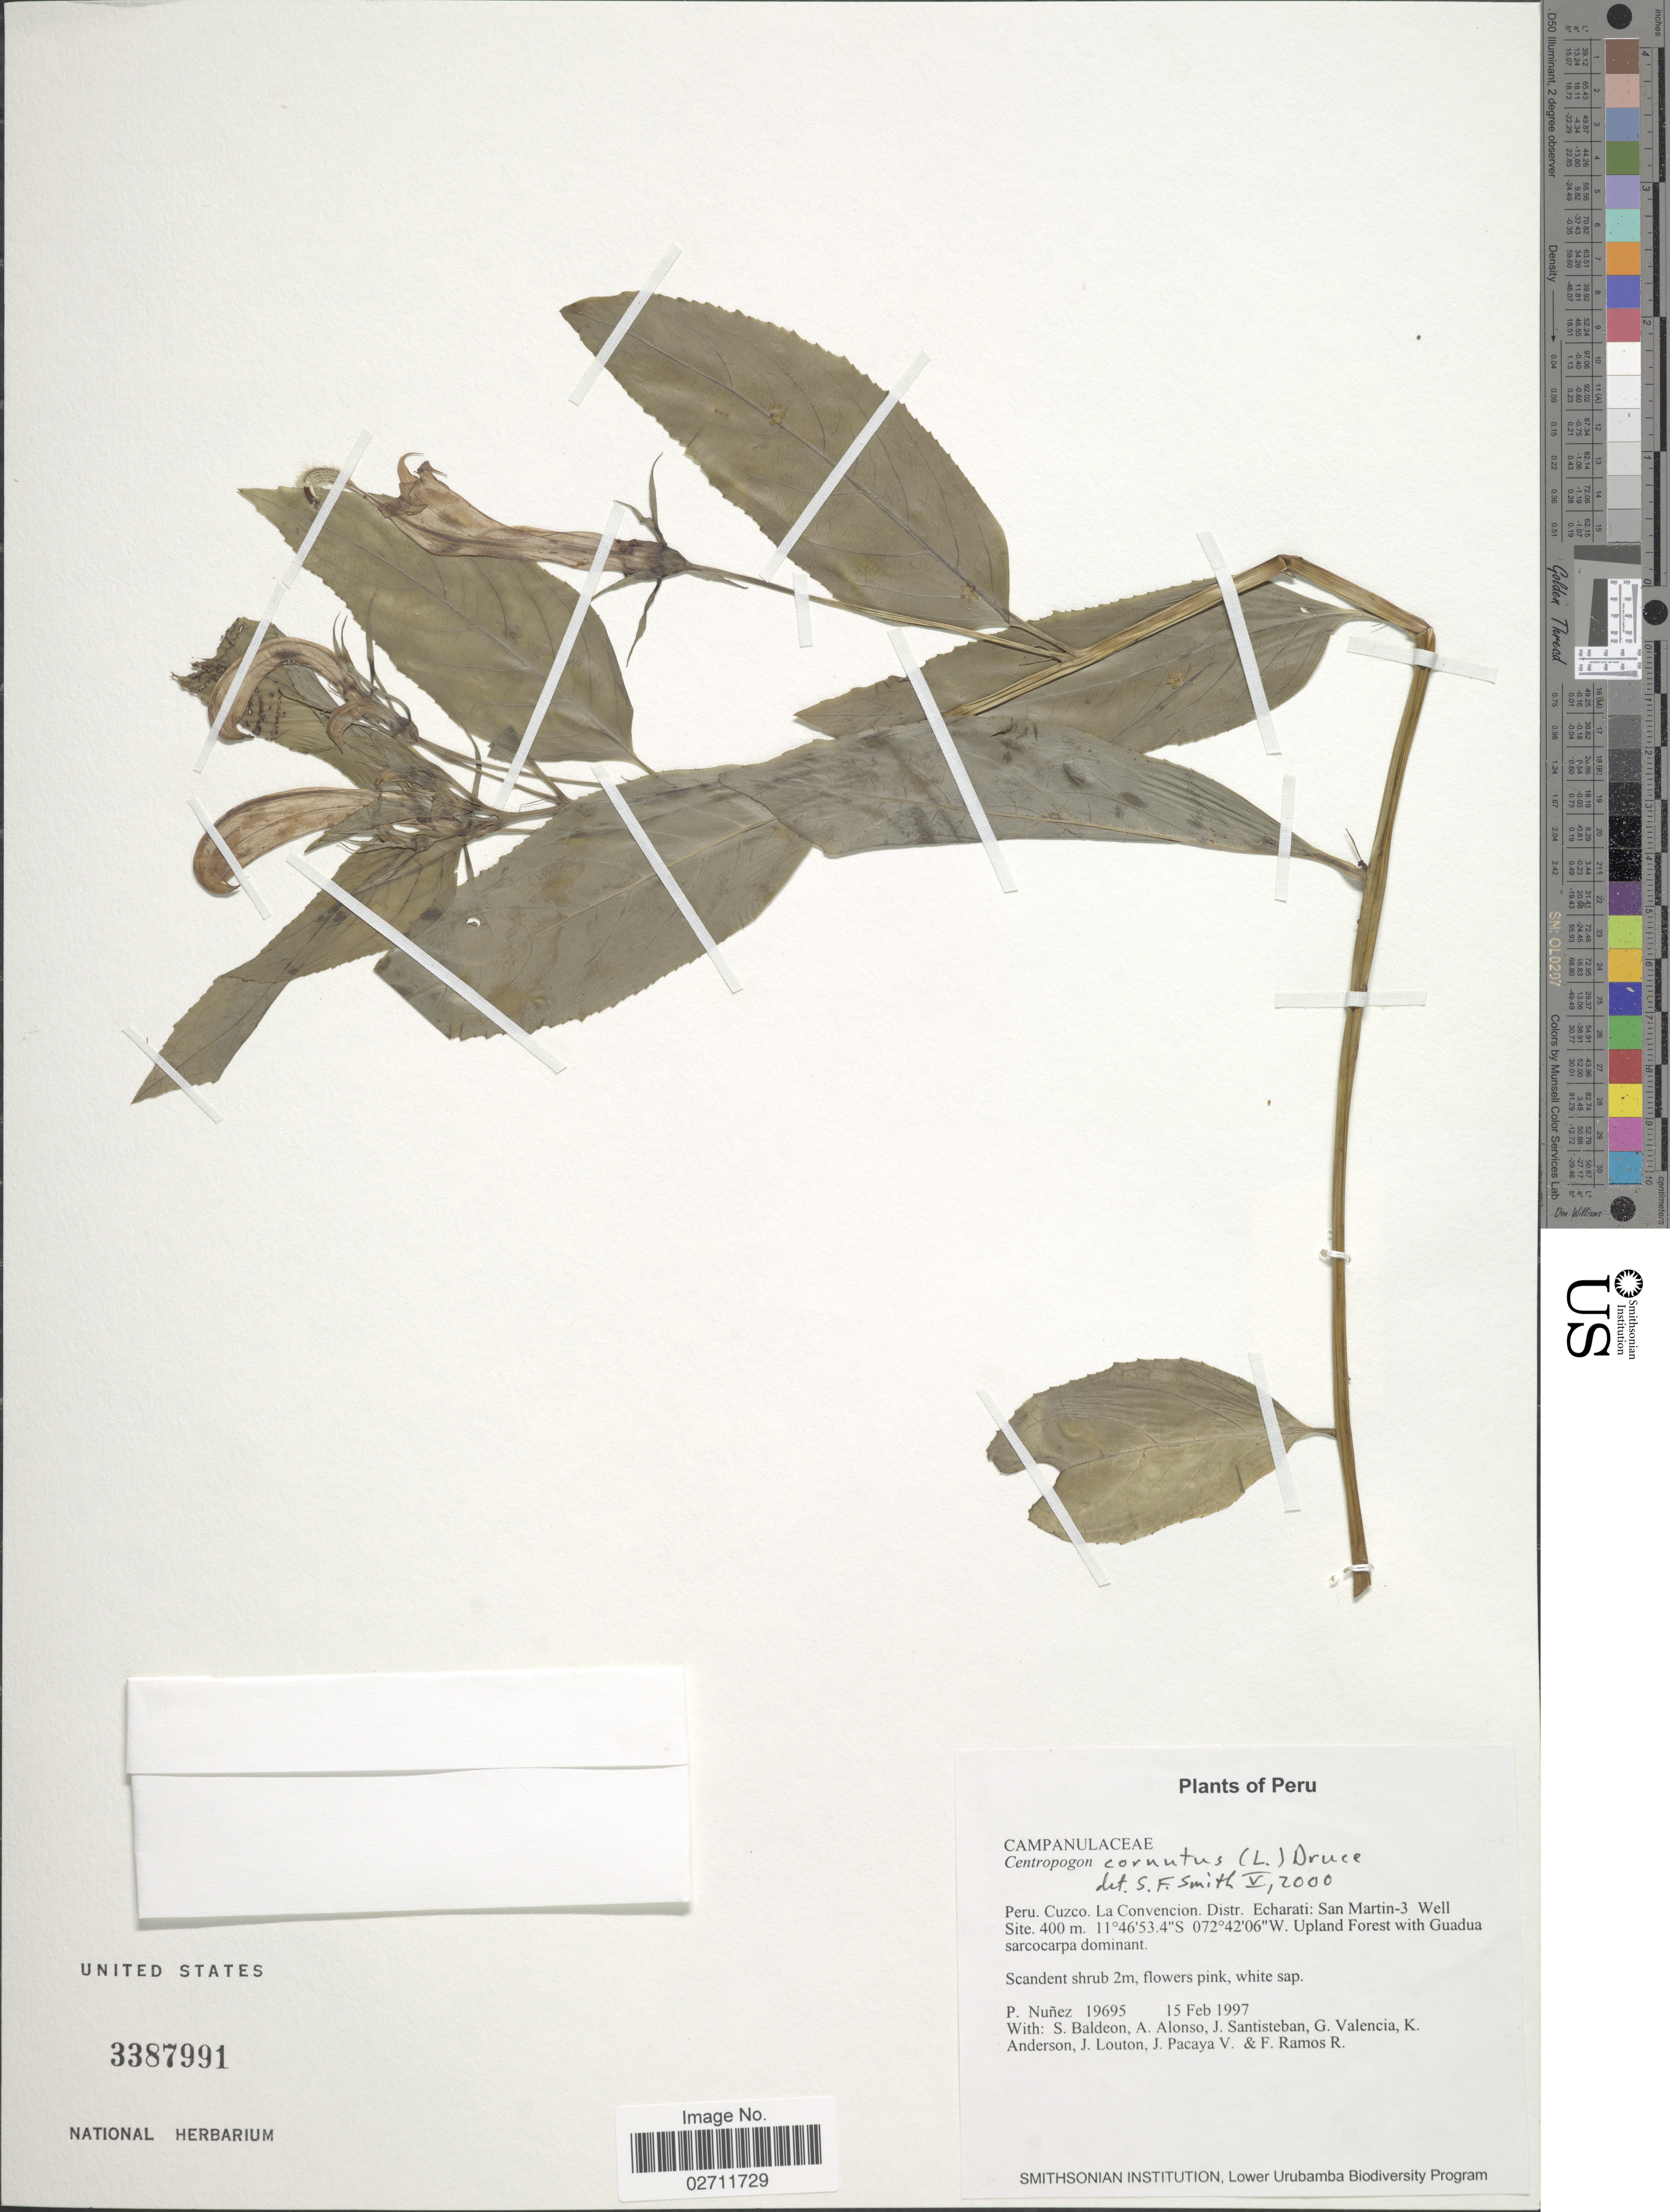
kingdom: Plantae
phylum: Tracheophyta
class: Magnoliopsida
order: Asterales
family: Campanulaceae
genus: Centropogon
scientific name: Centropogon cornutus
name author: (L.) Druce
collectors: P. Nuñez V., S. Baldeon, A. Alonso, J. Santisteban & et al.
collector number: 19695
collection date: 1997-02-15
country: Peru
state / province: Cusco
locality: La Convencion. Distr. Echarati: San Martin-3 Well Site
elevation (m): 400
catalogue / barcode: US 3387991